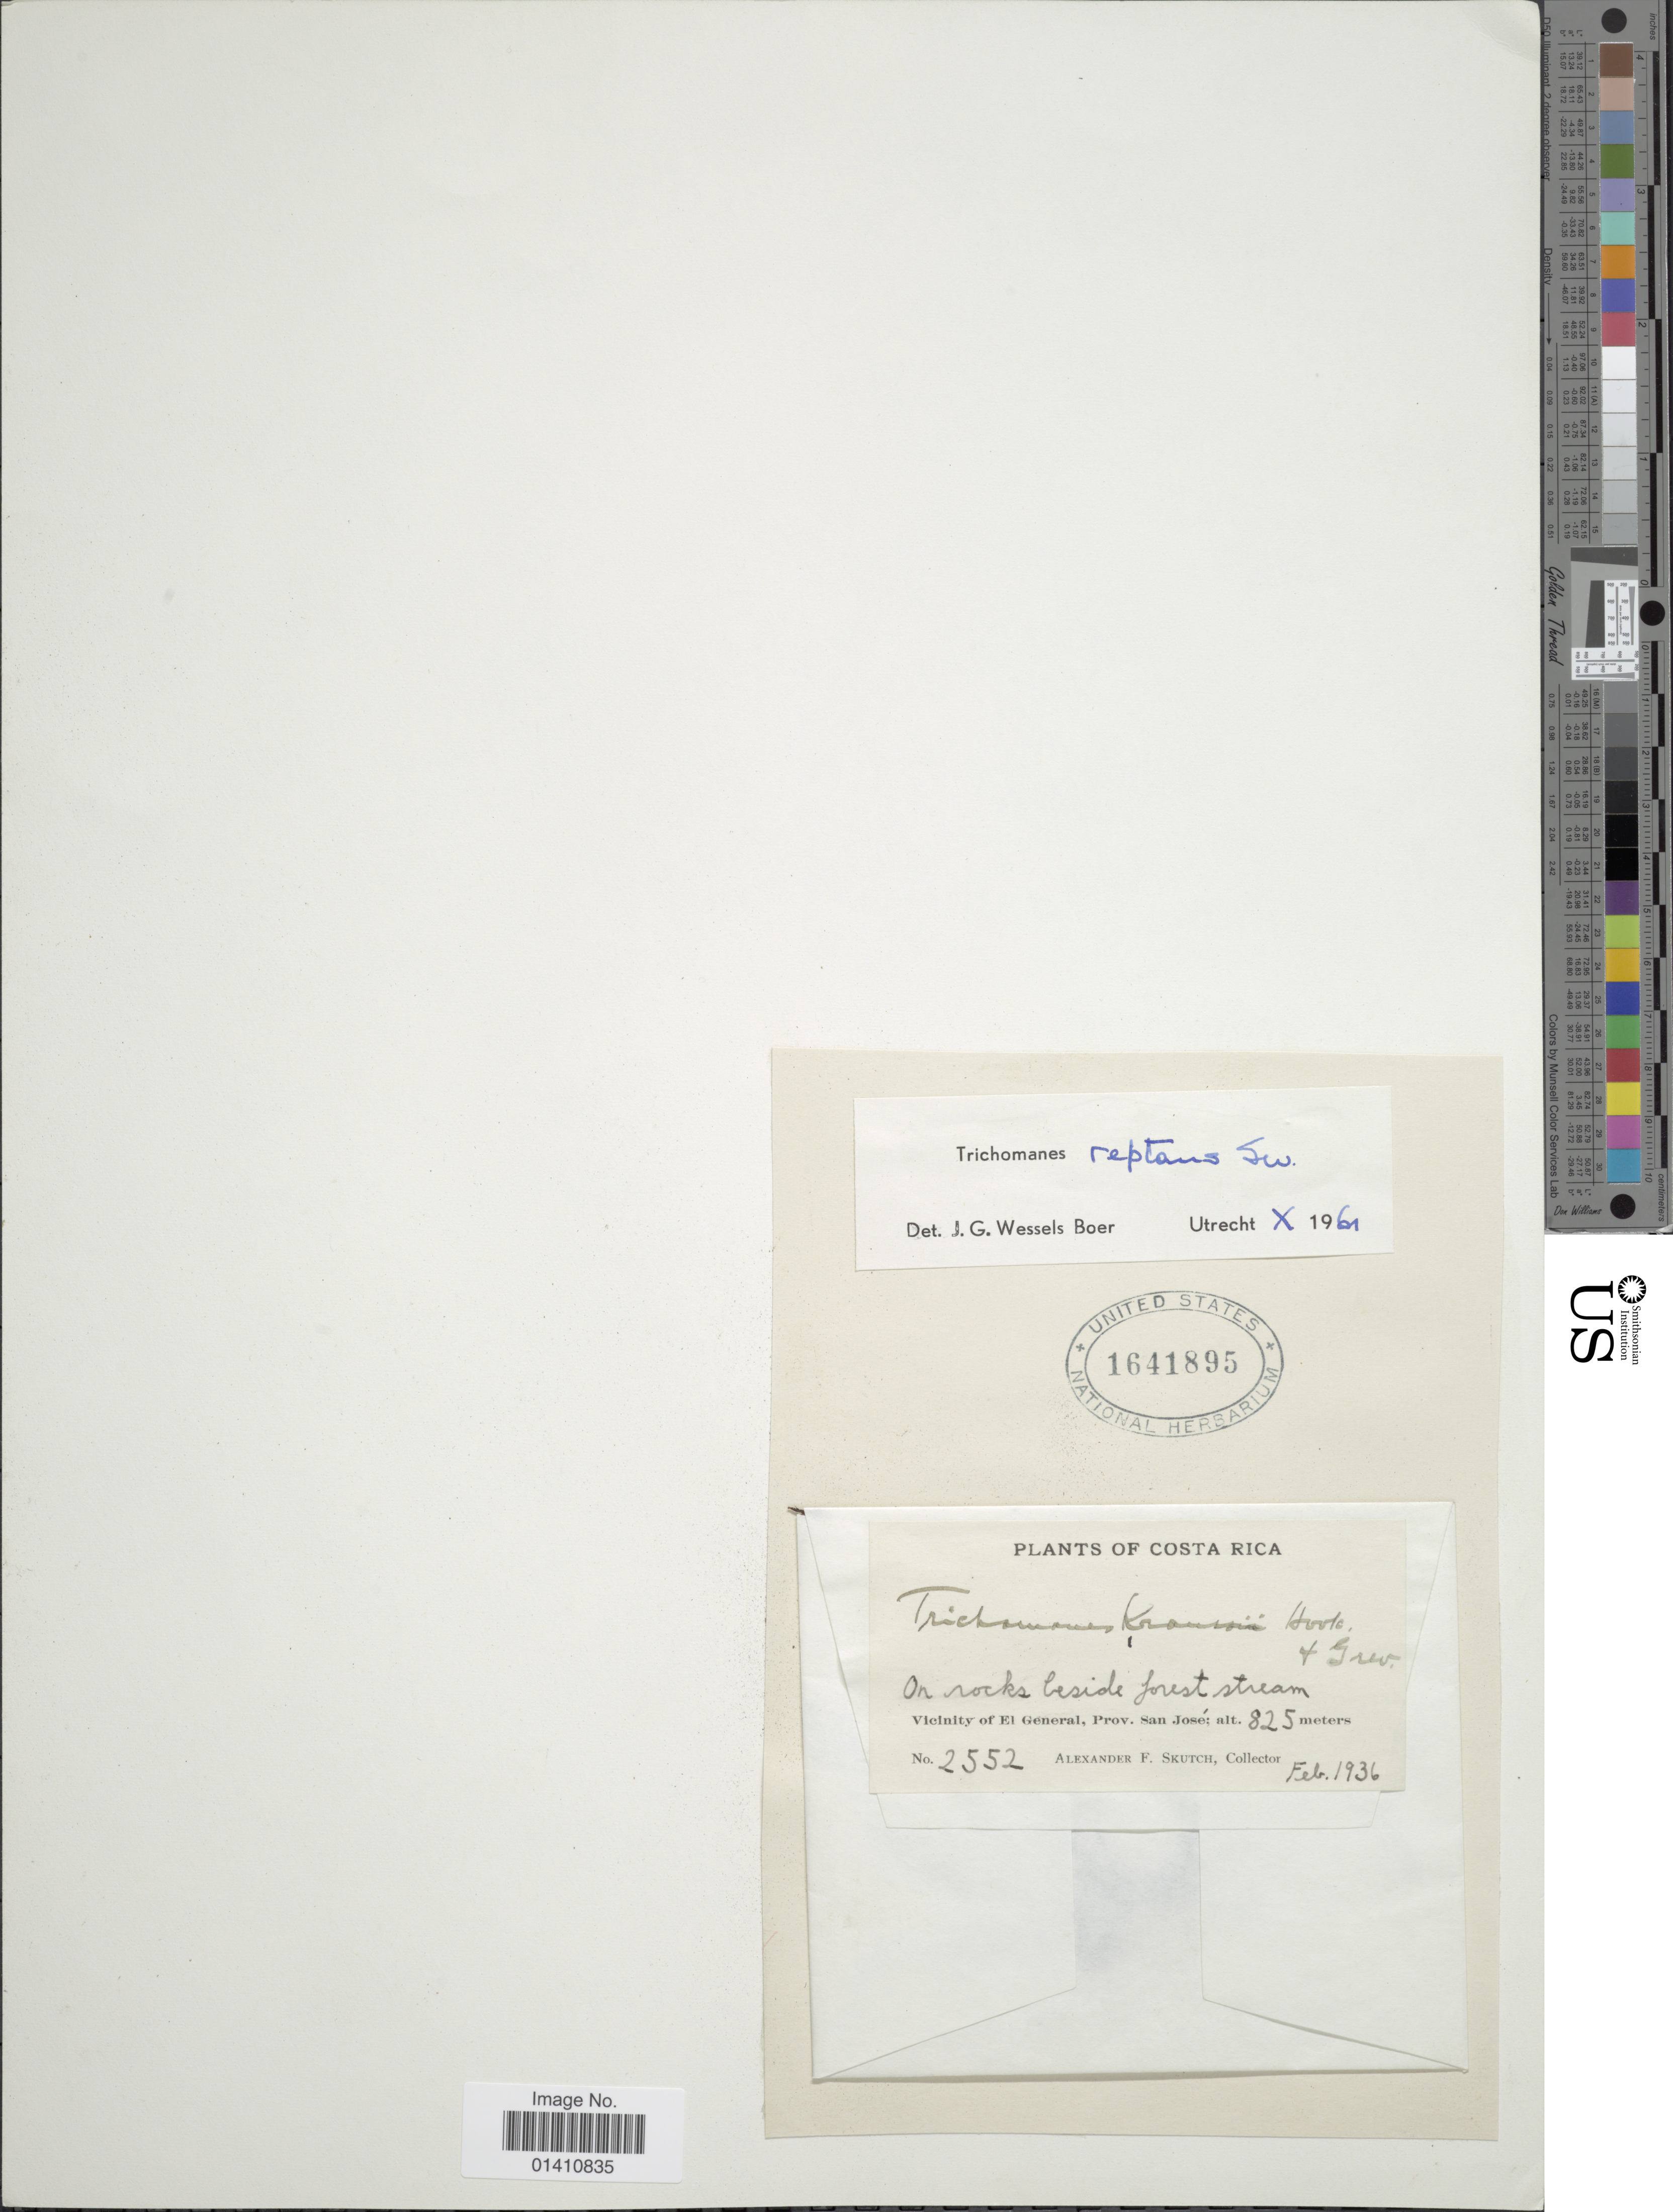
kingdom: Plantae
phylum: Tracheophyta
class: Polypodiopsida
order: Hymenophyllales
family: Hymenophyllaceae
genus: Didymoglossum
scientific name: Didymoglossum reptans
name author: (Sw.) C. Presl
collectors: A. F. Skutch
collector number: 2552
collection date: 1936-02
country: Costa Rica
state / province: San José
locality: Vicinity of El General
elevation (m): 825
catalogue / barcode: US 1641895